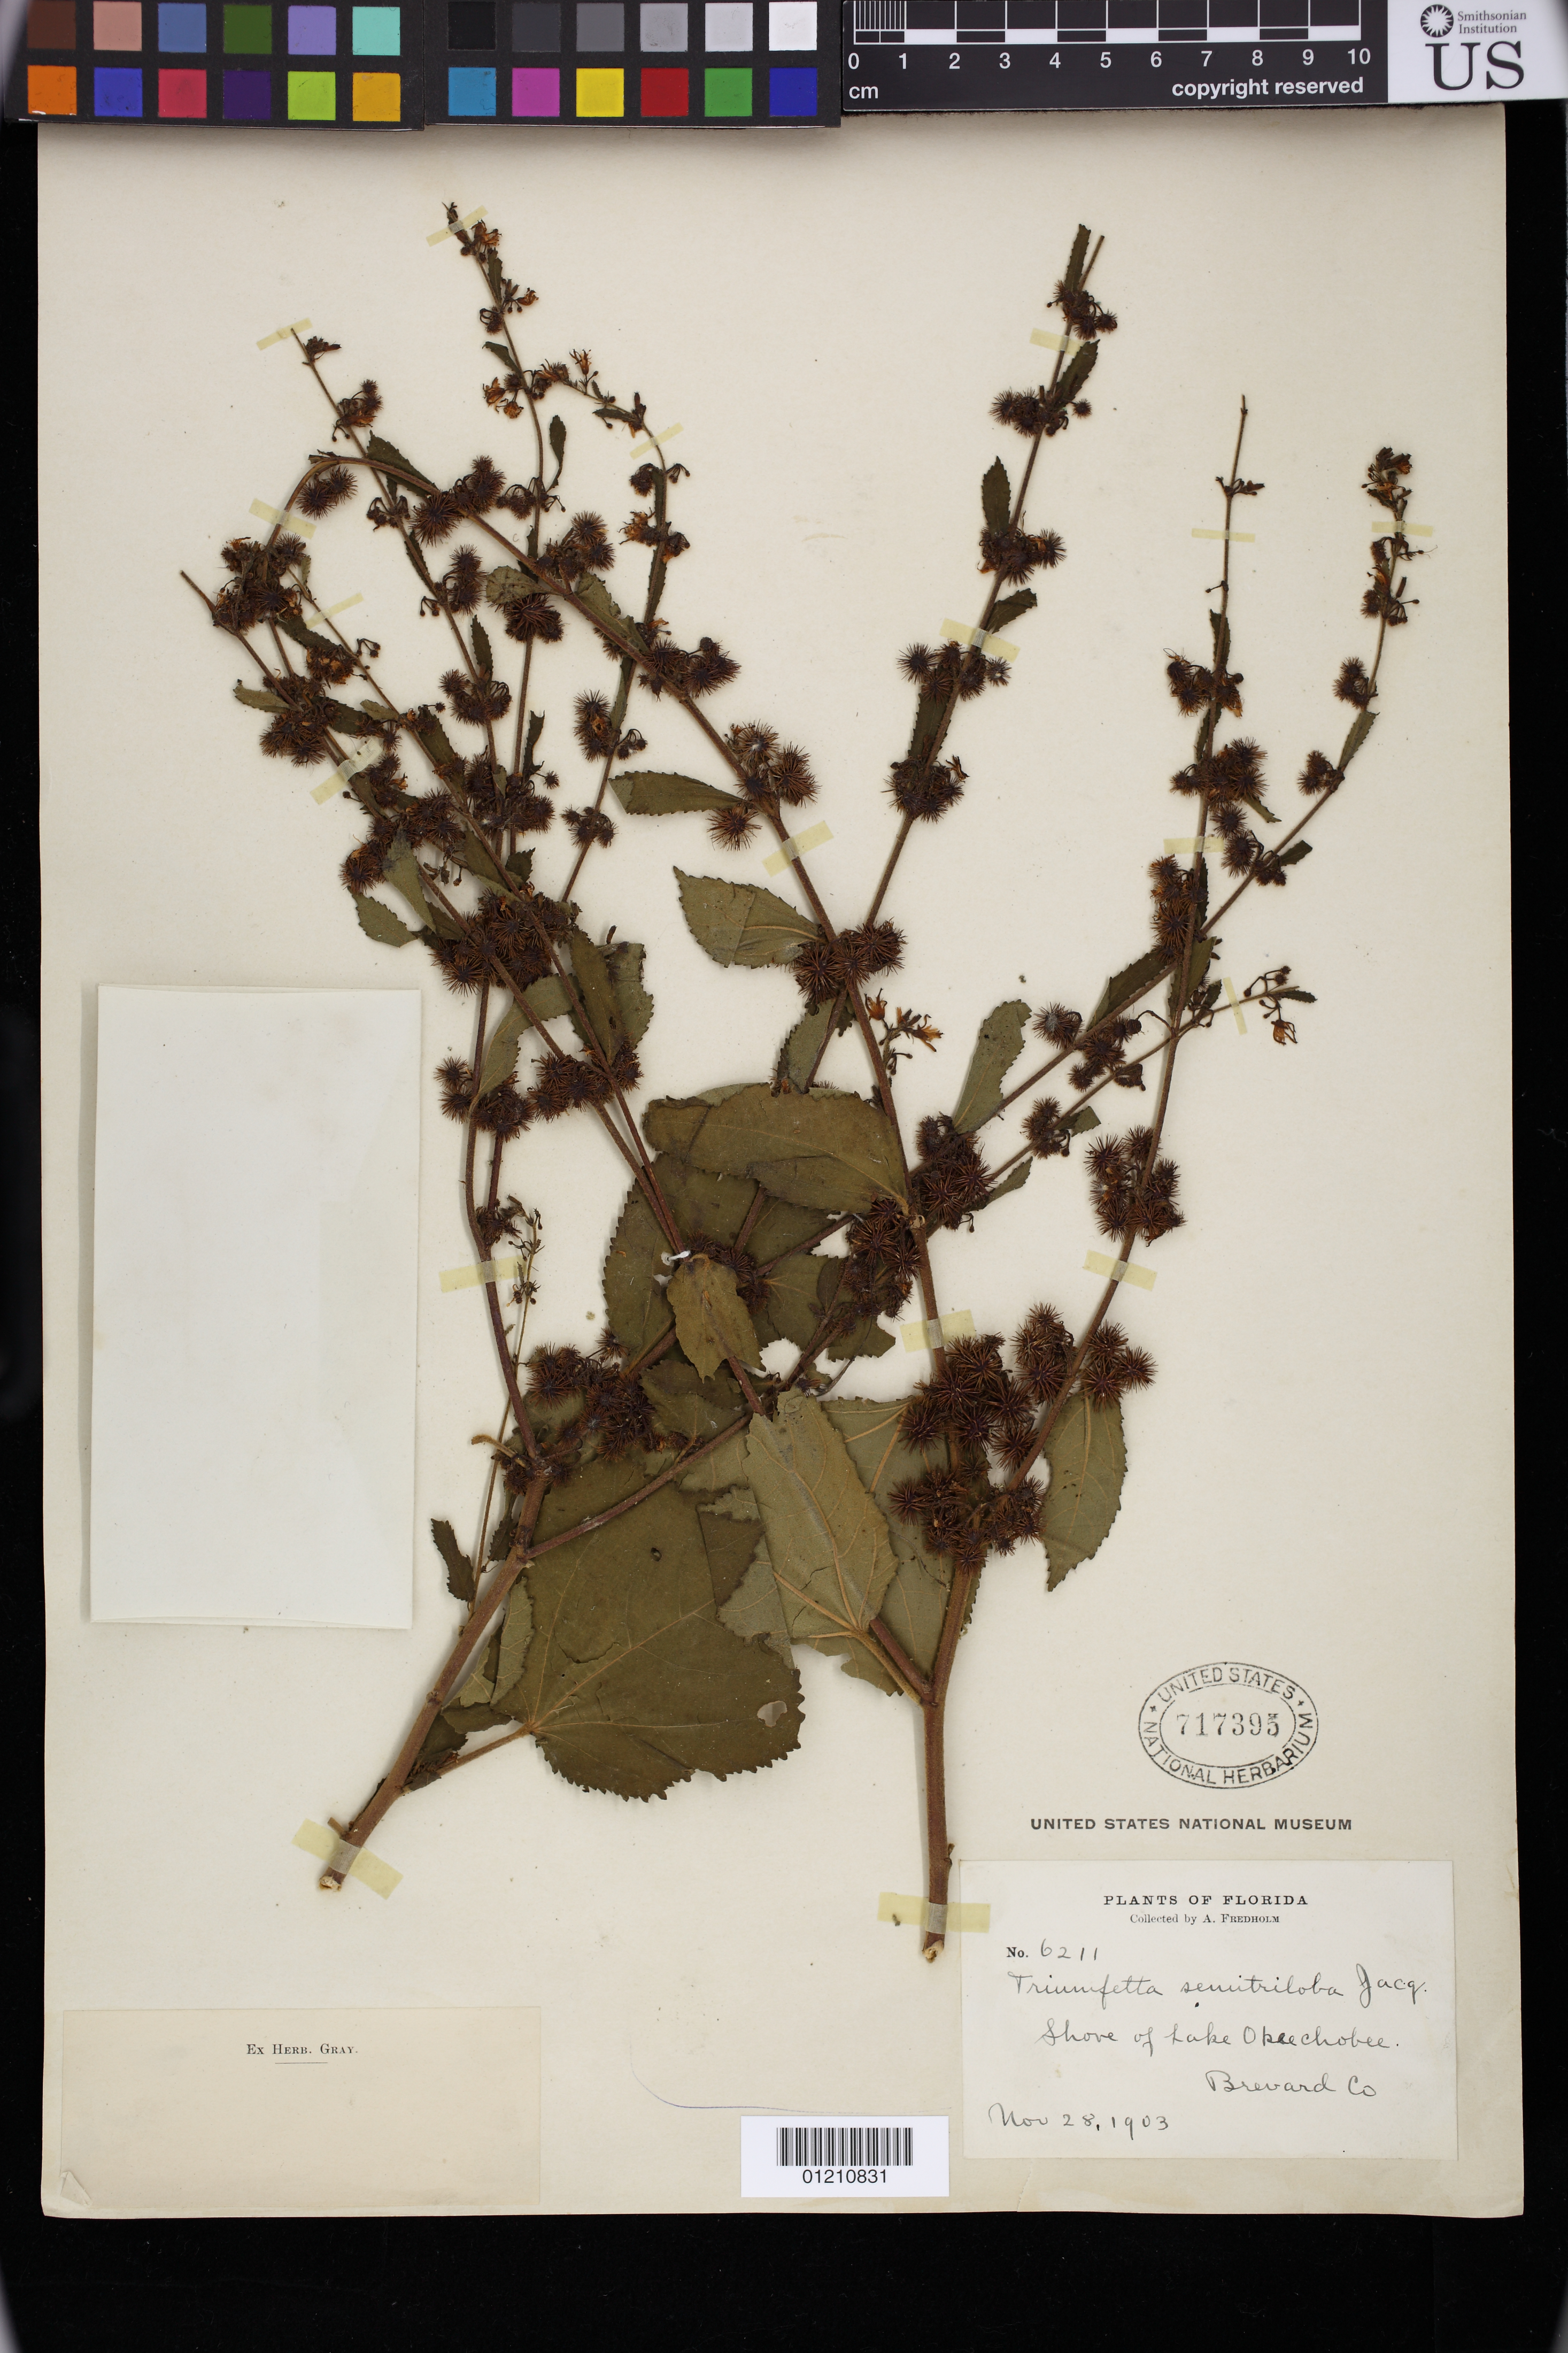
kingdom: Plantae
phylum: Tracheophyta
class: Magnoliopsida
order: Malvales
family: Malvaceae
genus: Triumfetta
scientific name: Triumfetta semitriloba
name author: Jacq.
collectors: A. Fredholm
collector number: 6211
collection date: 1903-11-28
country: United States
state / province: Florida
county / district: Palm Beach County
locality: Shore of Lake Okeechobee.Brevard Co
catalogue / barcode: US 717395